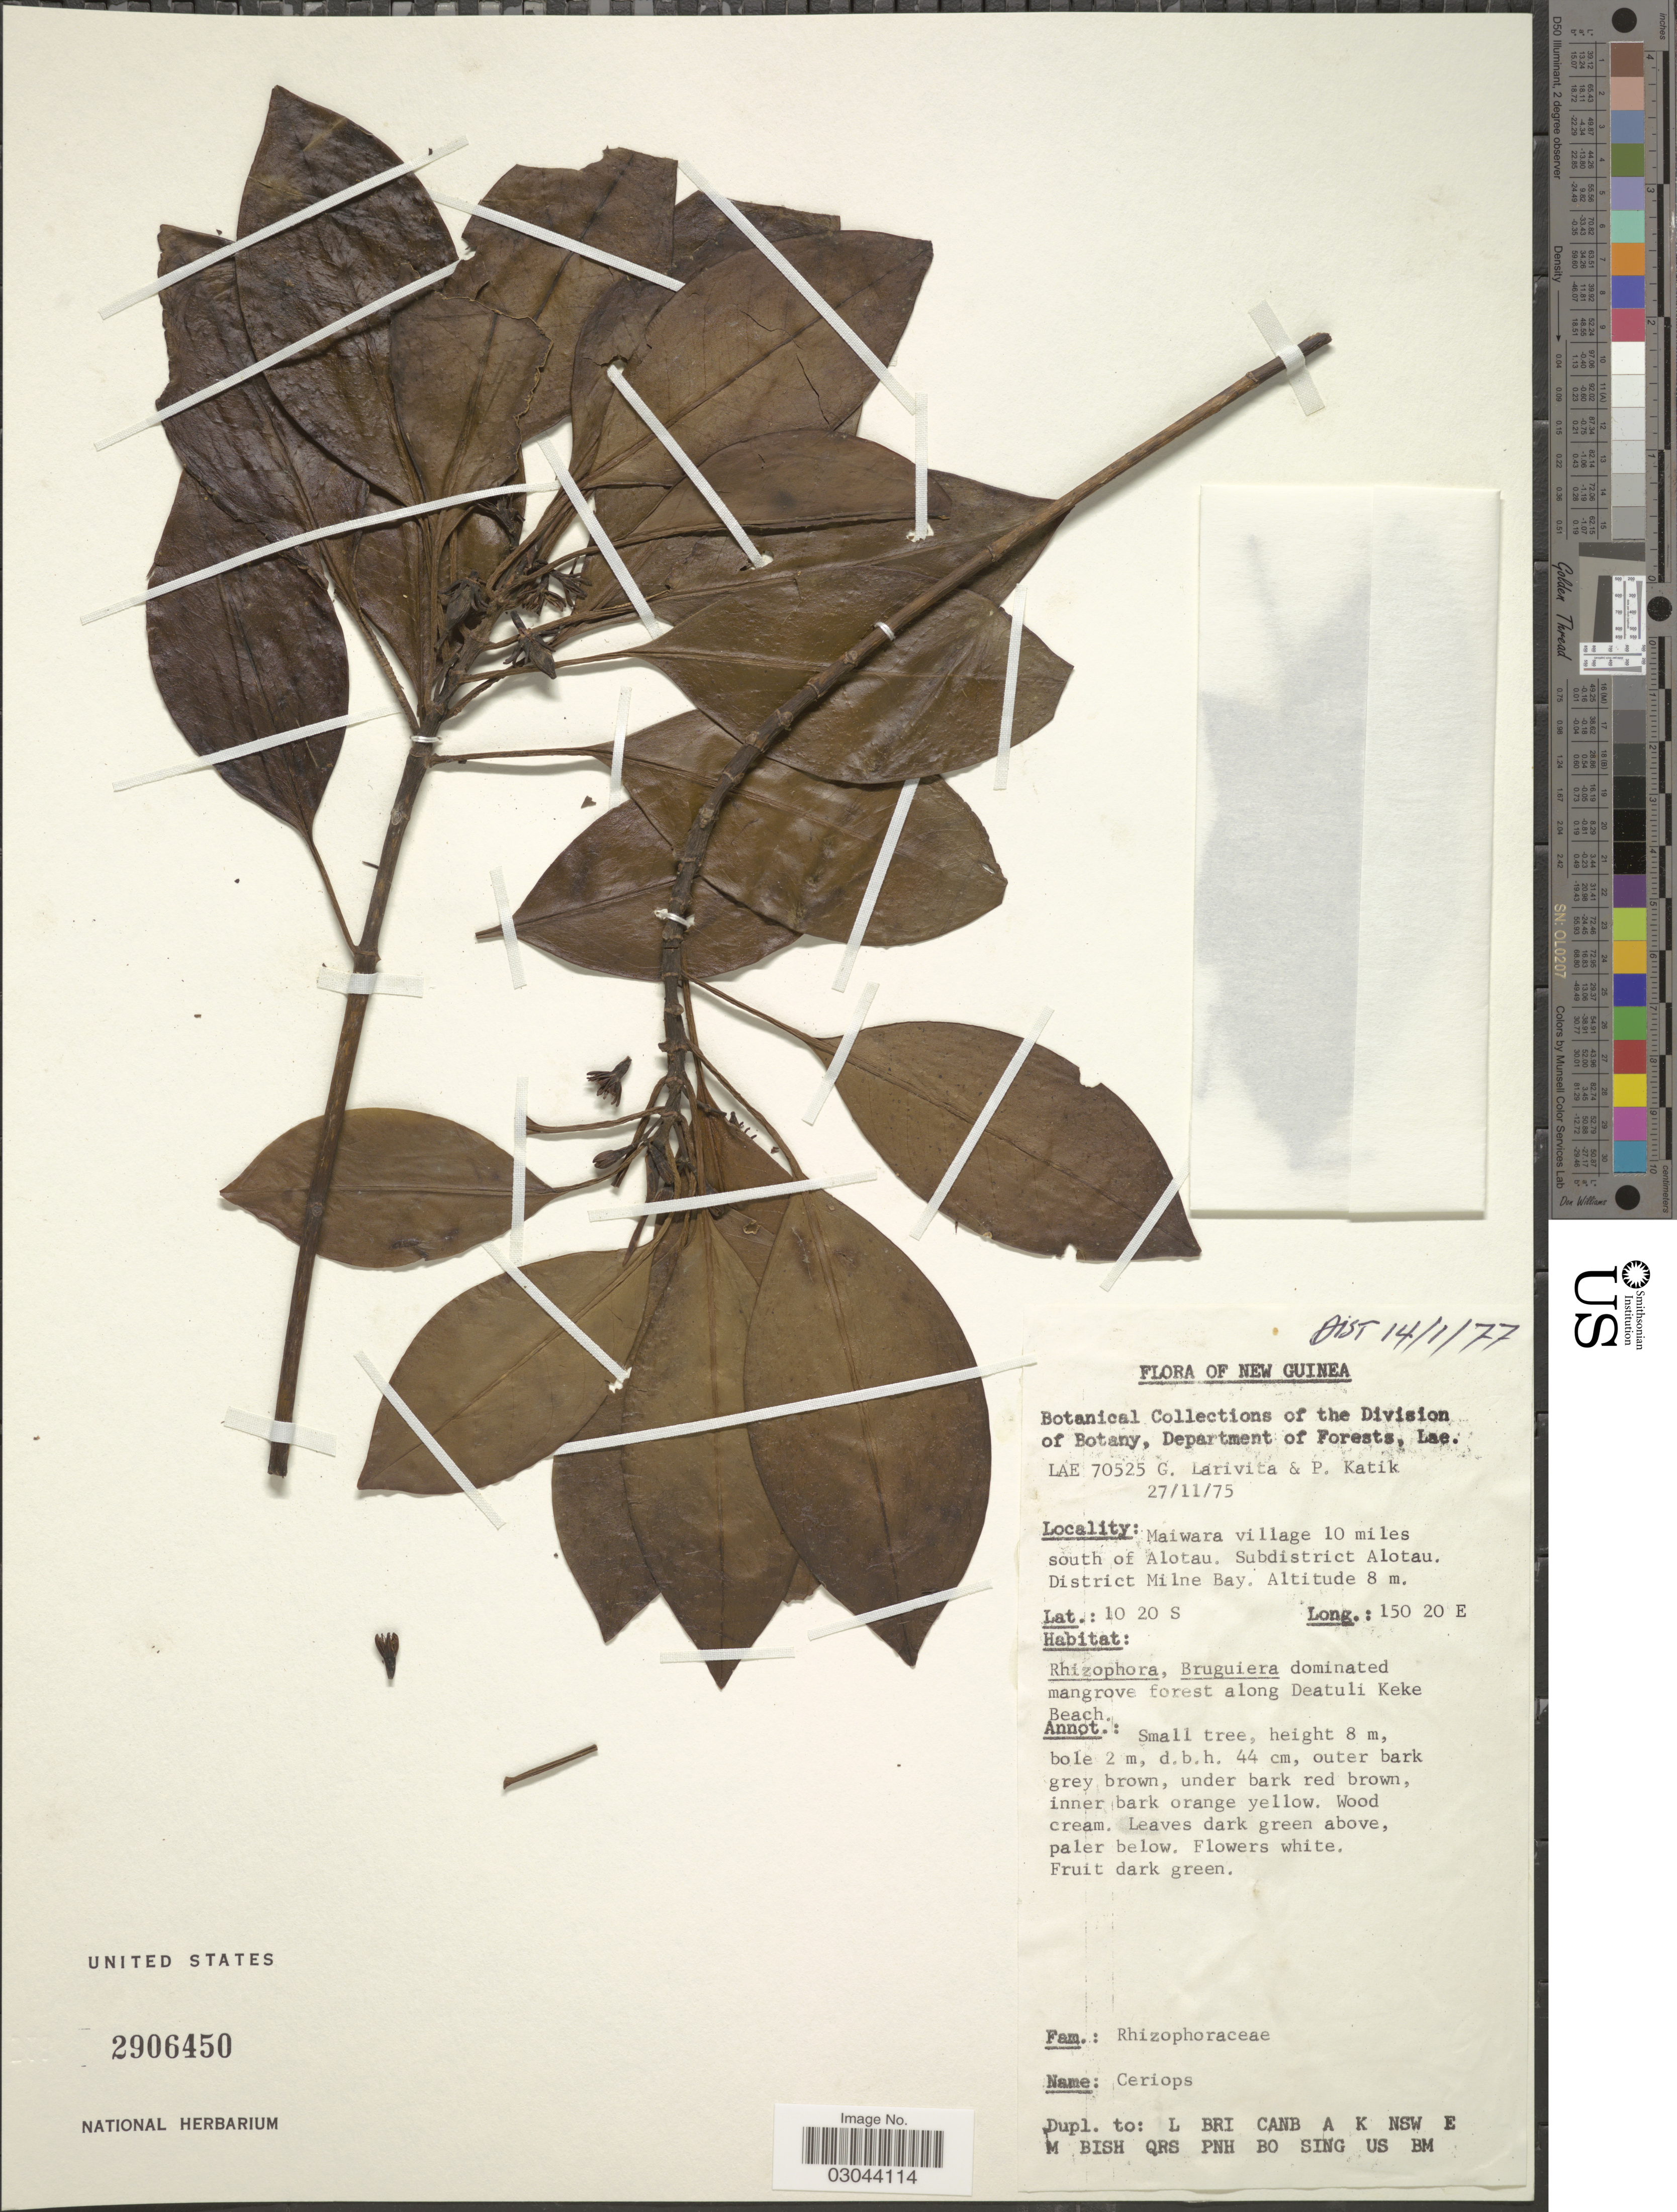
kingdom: Plantae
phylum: Tracheophyta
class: Magnoliopsida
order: Malpighiales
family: Rhizophoraceae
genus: Ceriops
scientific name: Ceriops sp.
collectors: G. Larivita & P. Katik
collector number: LAE70525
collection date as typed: Transcribed d/m/y: 27/11/75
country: Papua New Guinea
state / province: Milne Bay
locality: Maiwara village 10 miles south of Alotau. Subdistrict Alotau. District Milne Bay.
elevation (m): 8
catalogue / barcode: US 2906450